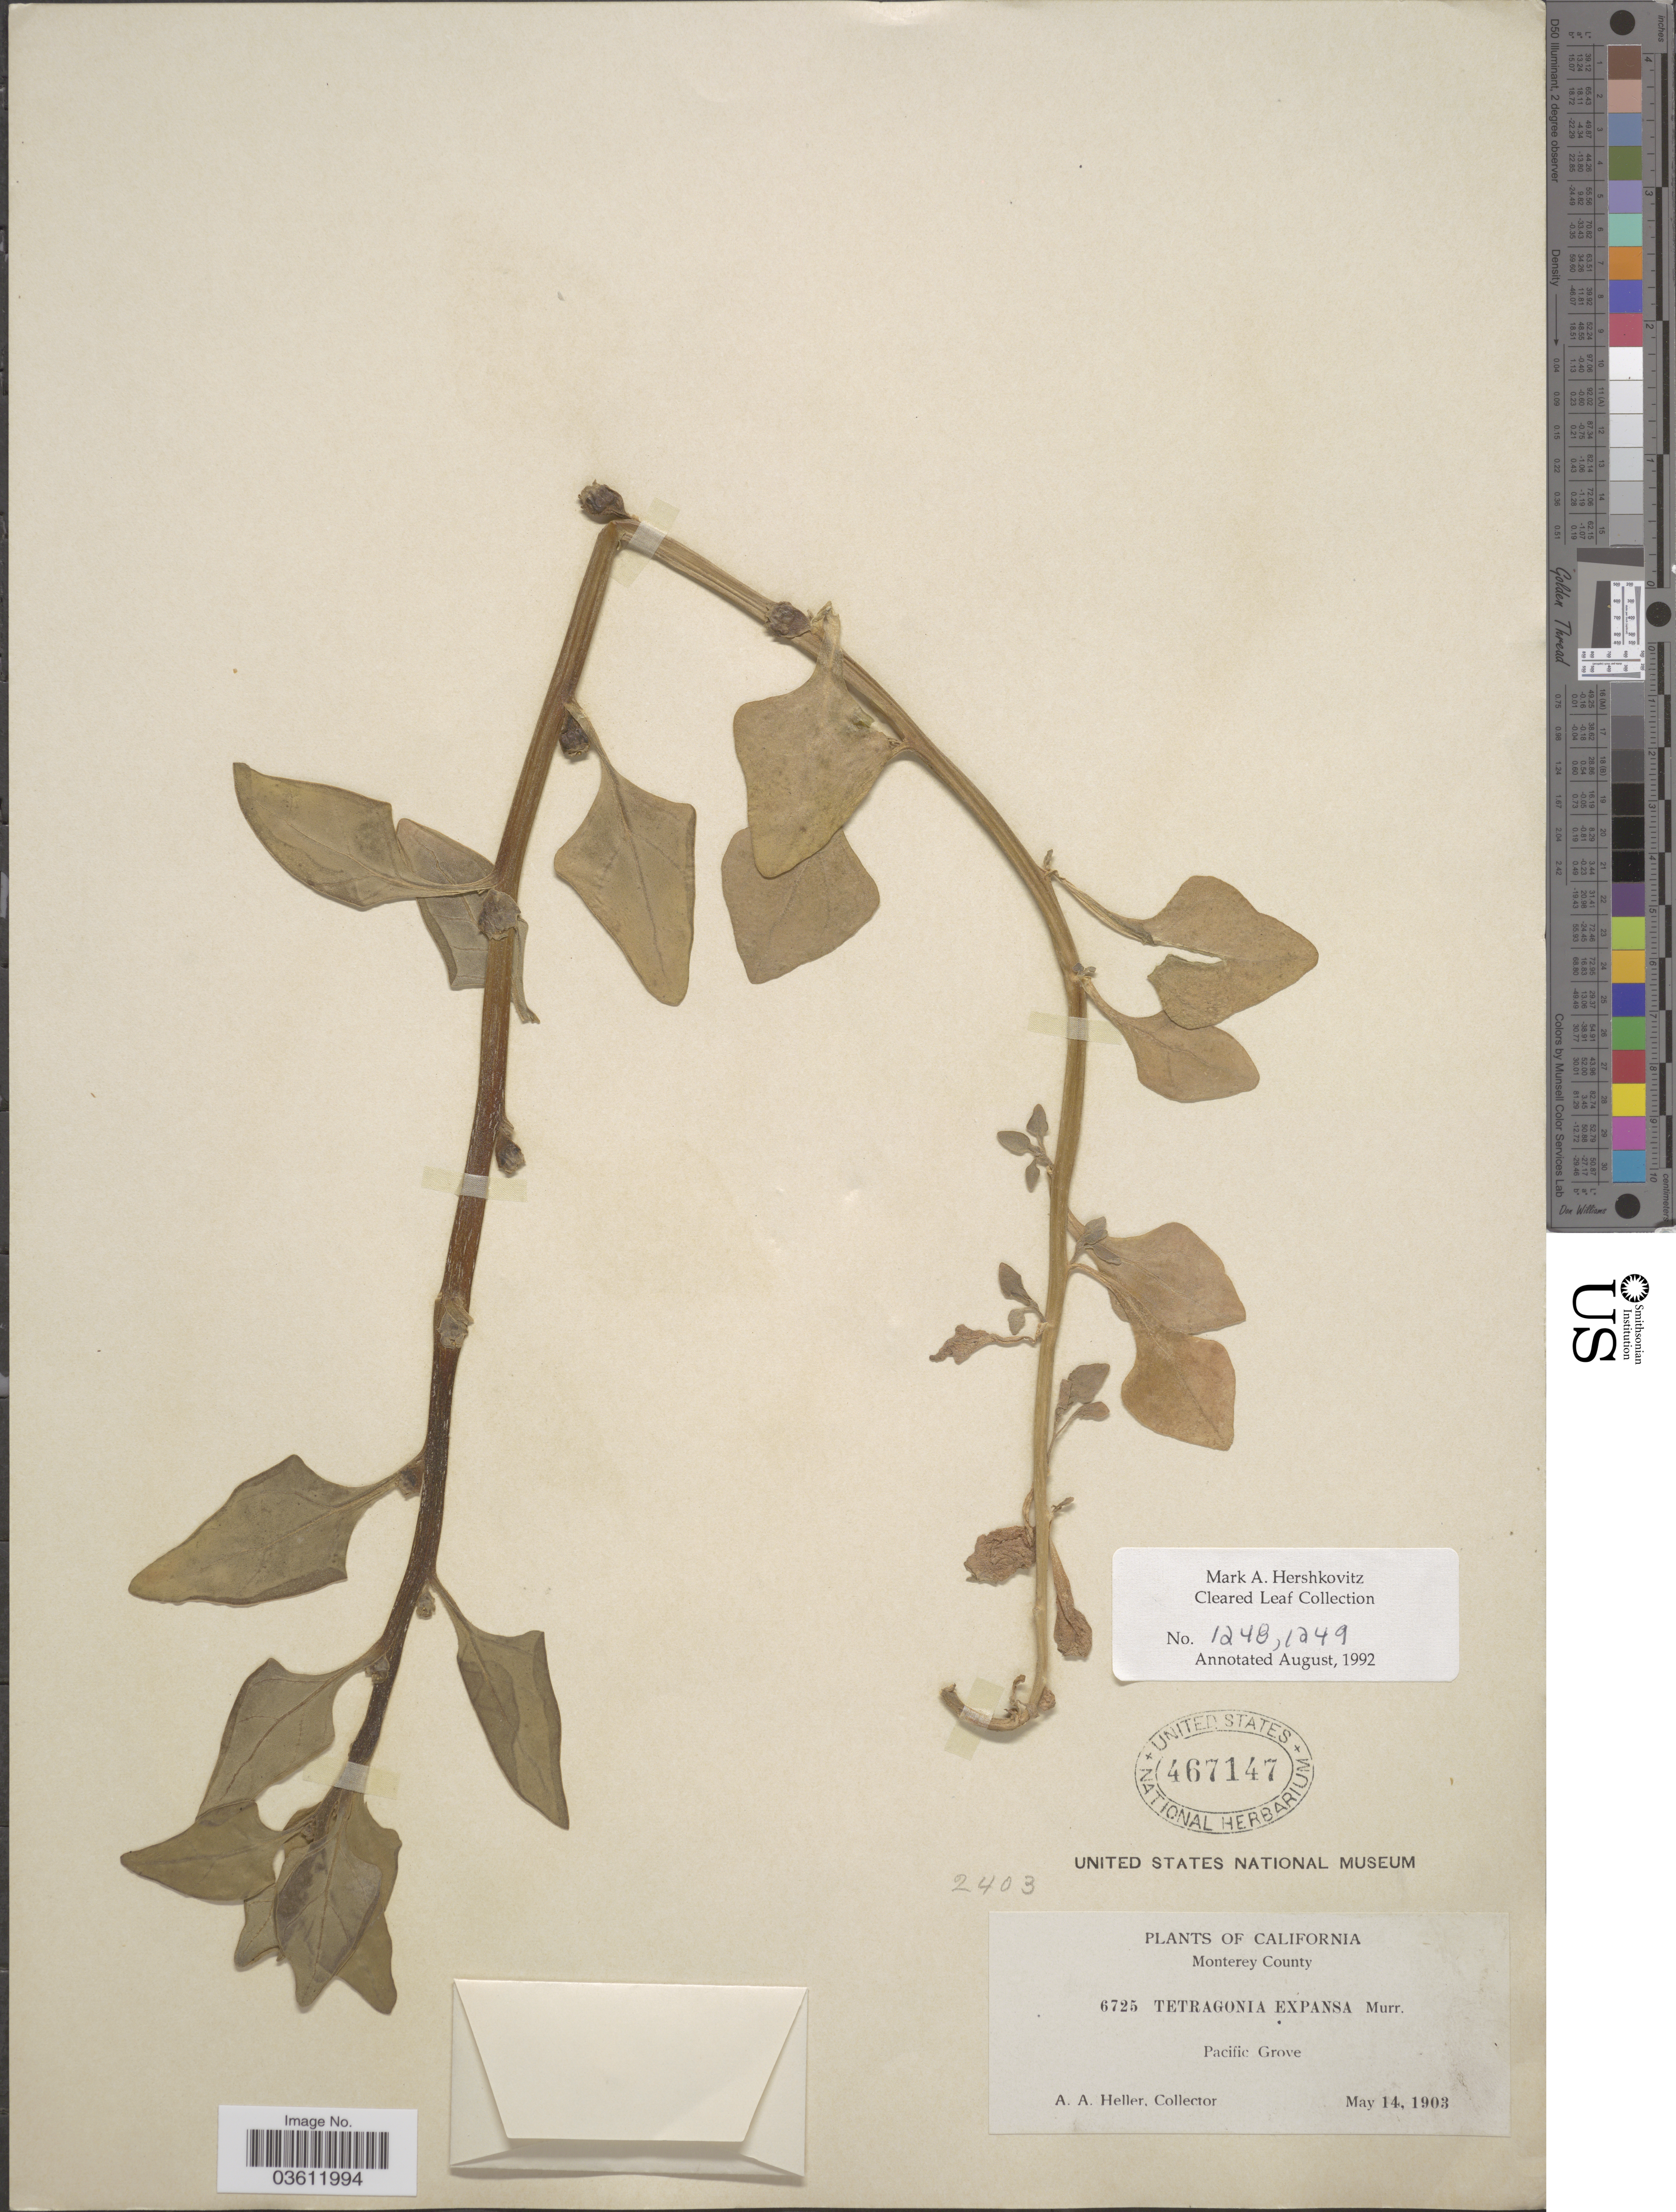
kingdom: Plantae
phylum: Tracheophyta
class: Magnoliopsida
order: Caryophyllales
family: Aizoaceae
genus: Tetragonia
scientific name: Tetragonia expansa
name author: Murr.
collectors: A. A. Heller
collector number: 6725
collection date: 1903-05-14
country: United States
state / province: California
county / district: Monterey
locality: Monterey County. Pacific Grove.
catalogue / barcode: US 467147